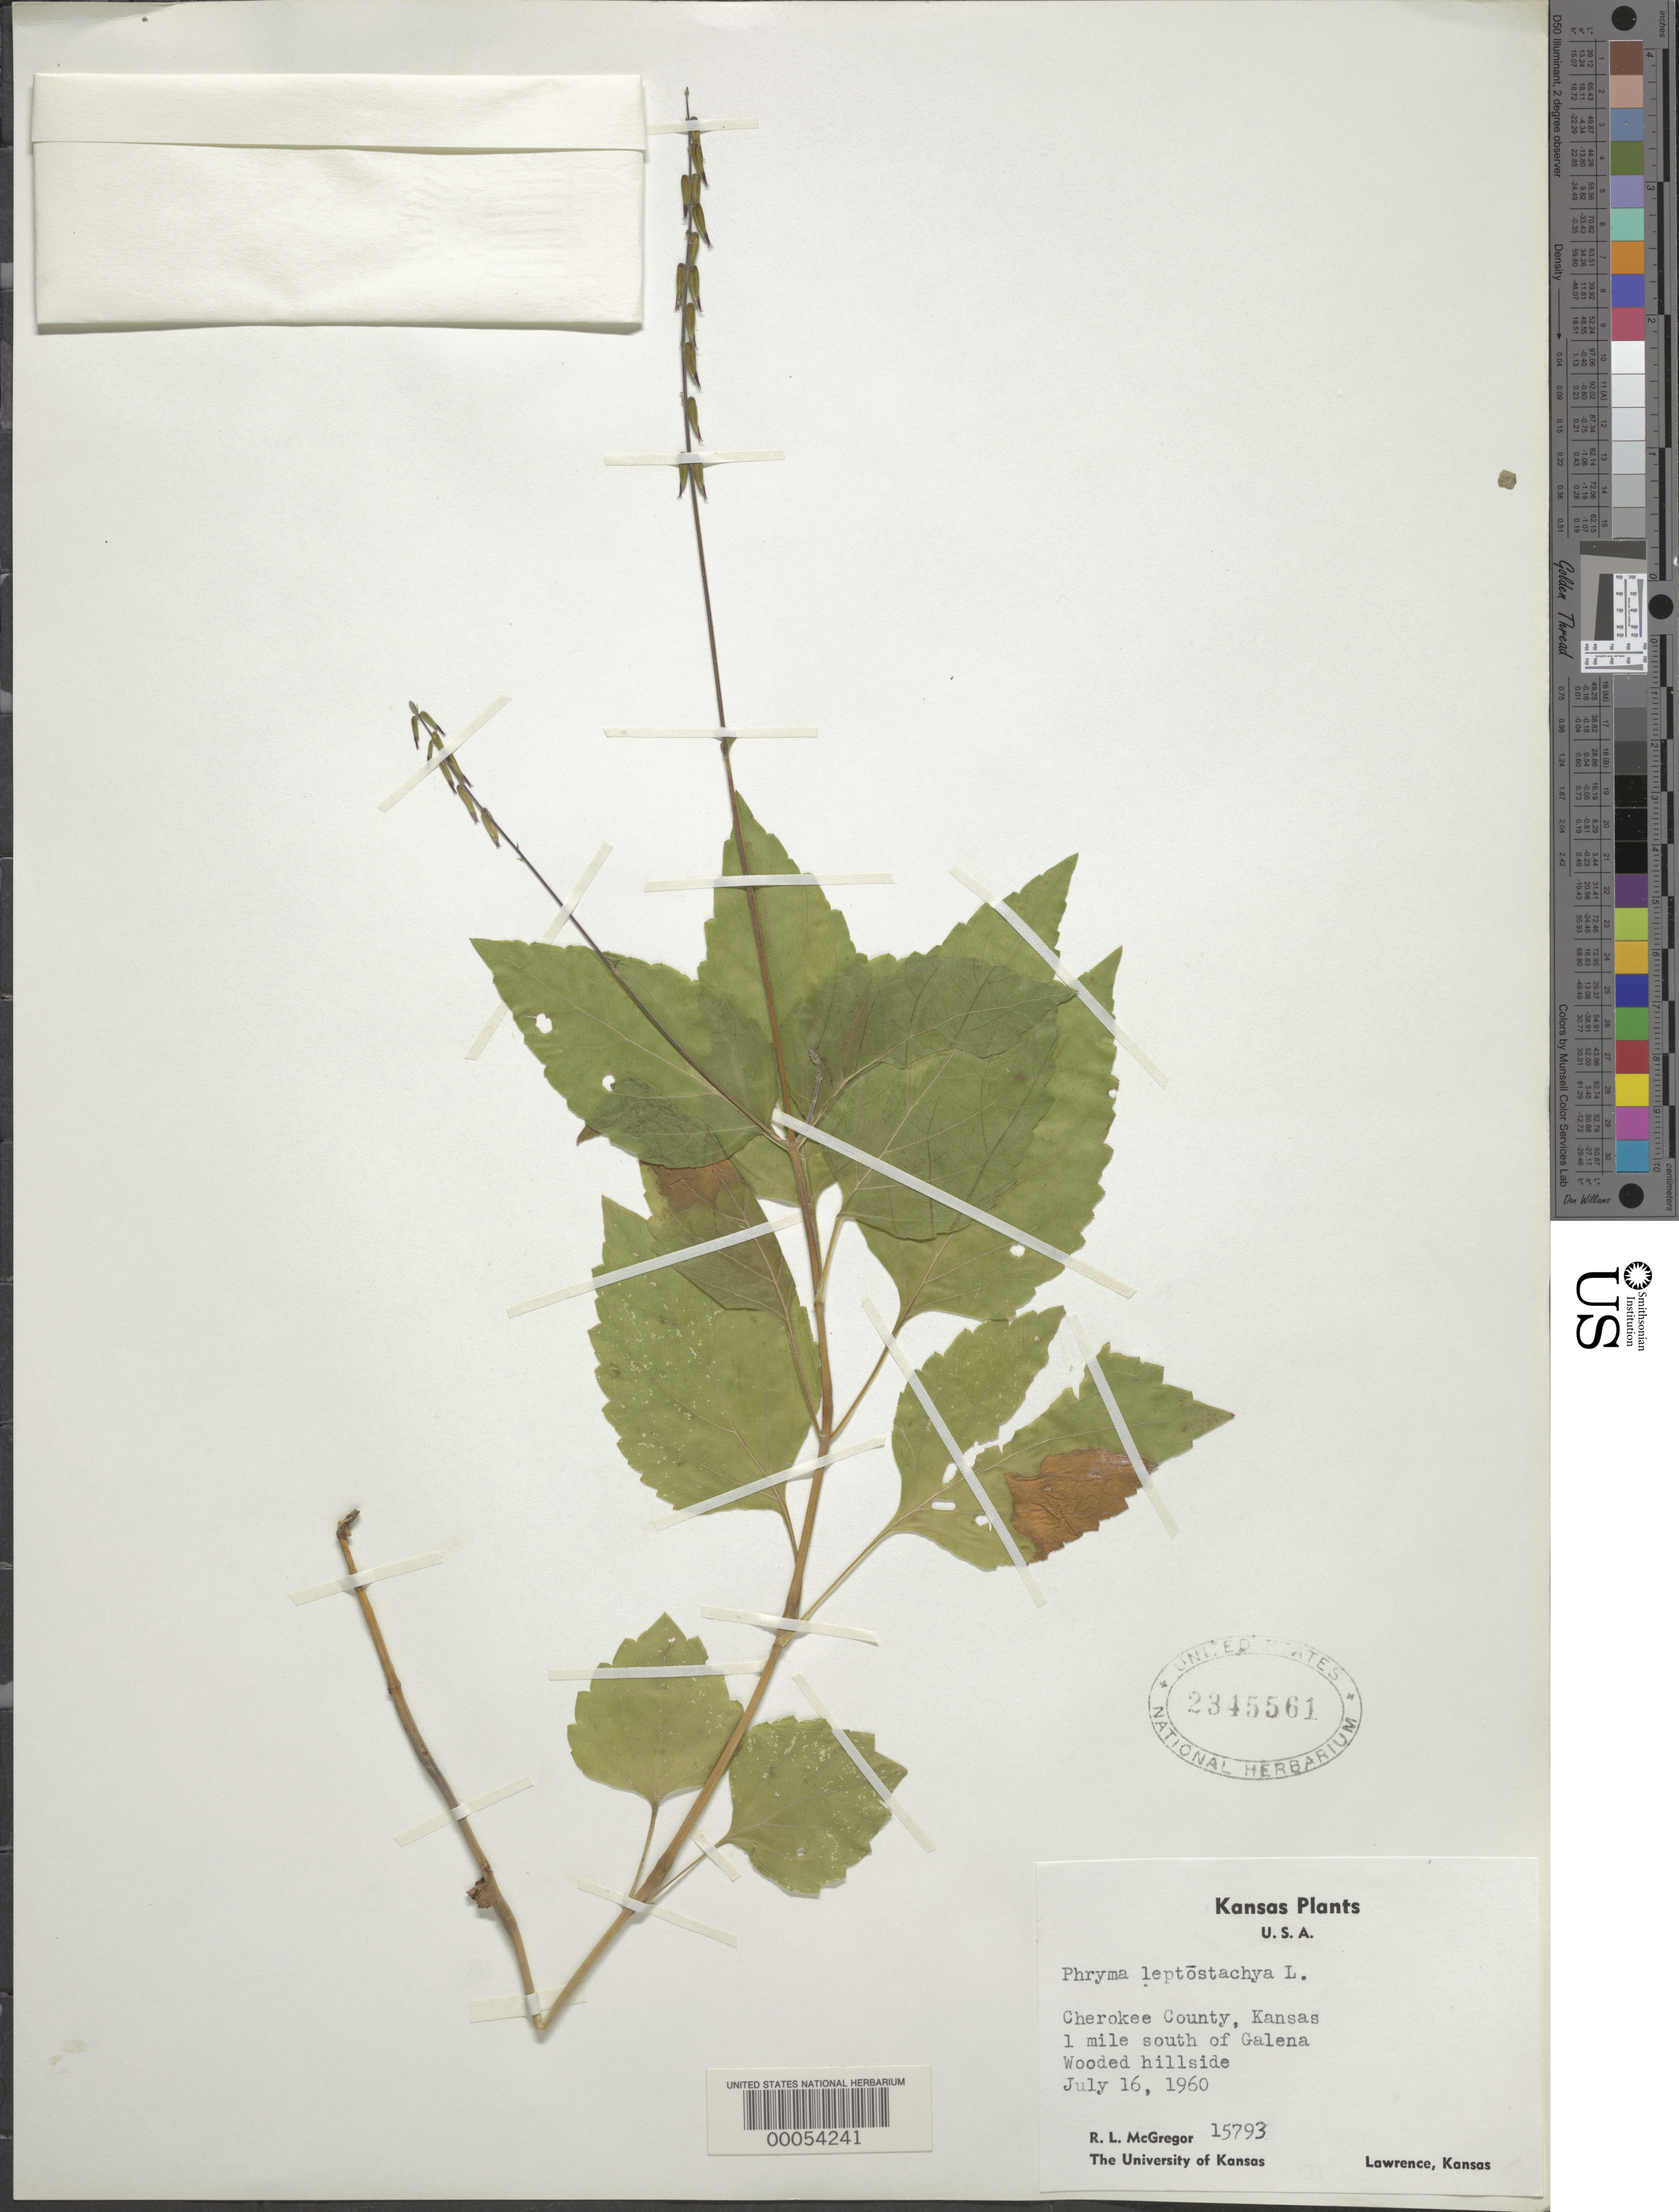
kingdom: Plantae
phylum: Tracheophyta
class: Magnoliopsida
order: Lamiales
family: Phrymaceae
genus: Phryma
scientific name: Phryma leptostachya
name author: L.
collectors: R. L. McGregor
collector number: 15793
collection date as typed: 16 Jul 1960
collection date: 1960-07-16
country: United States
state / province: Kansas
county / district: Cherokee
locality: Wooded hillside one mile s of galena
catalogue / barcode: US 2345561